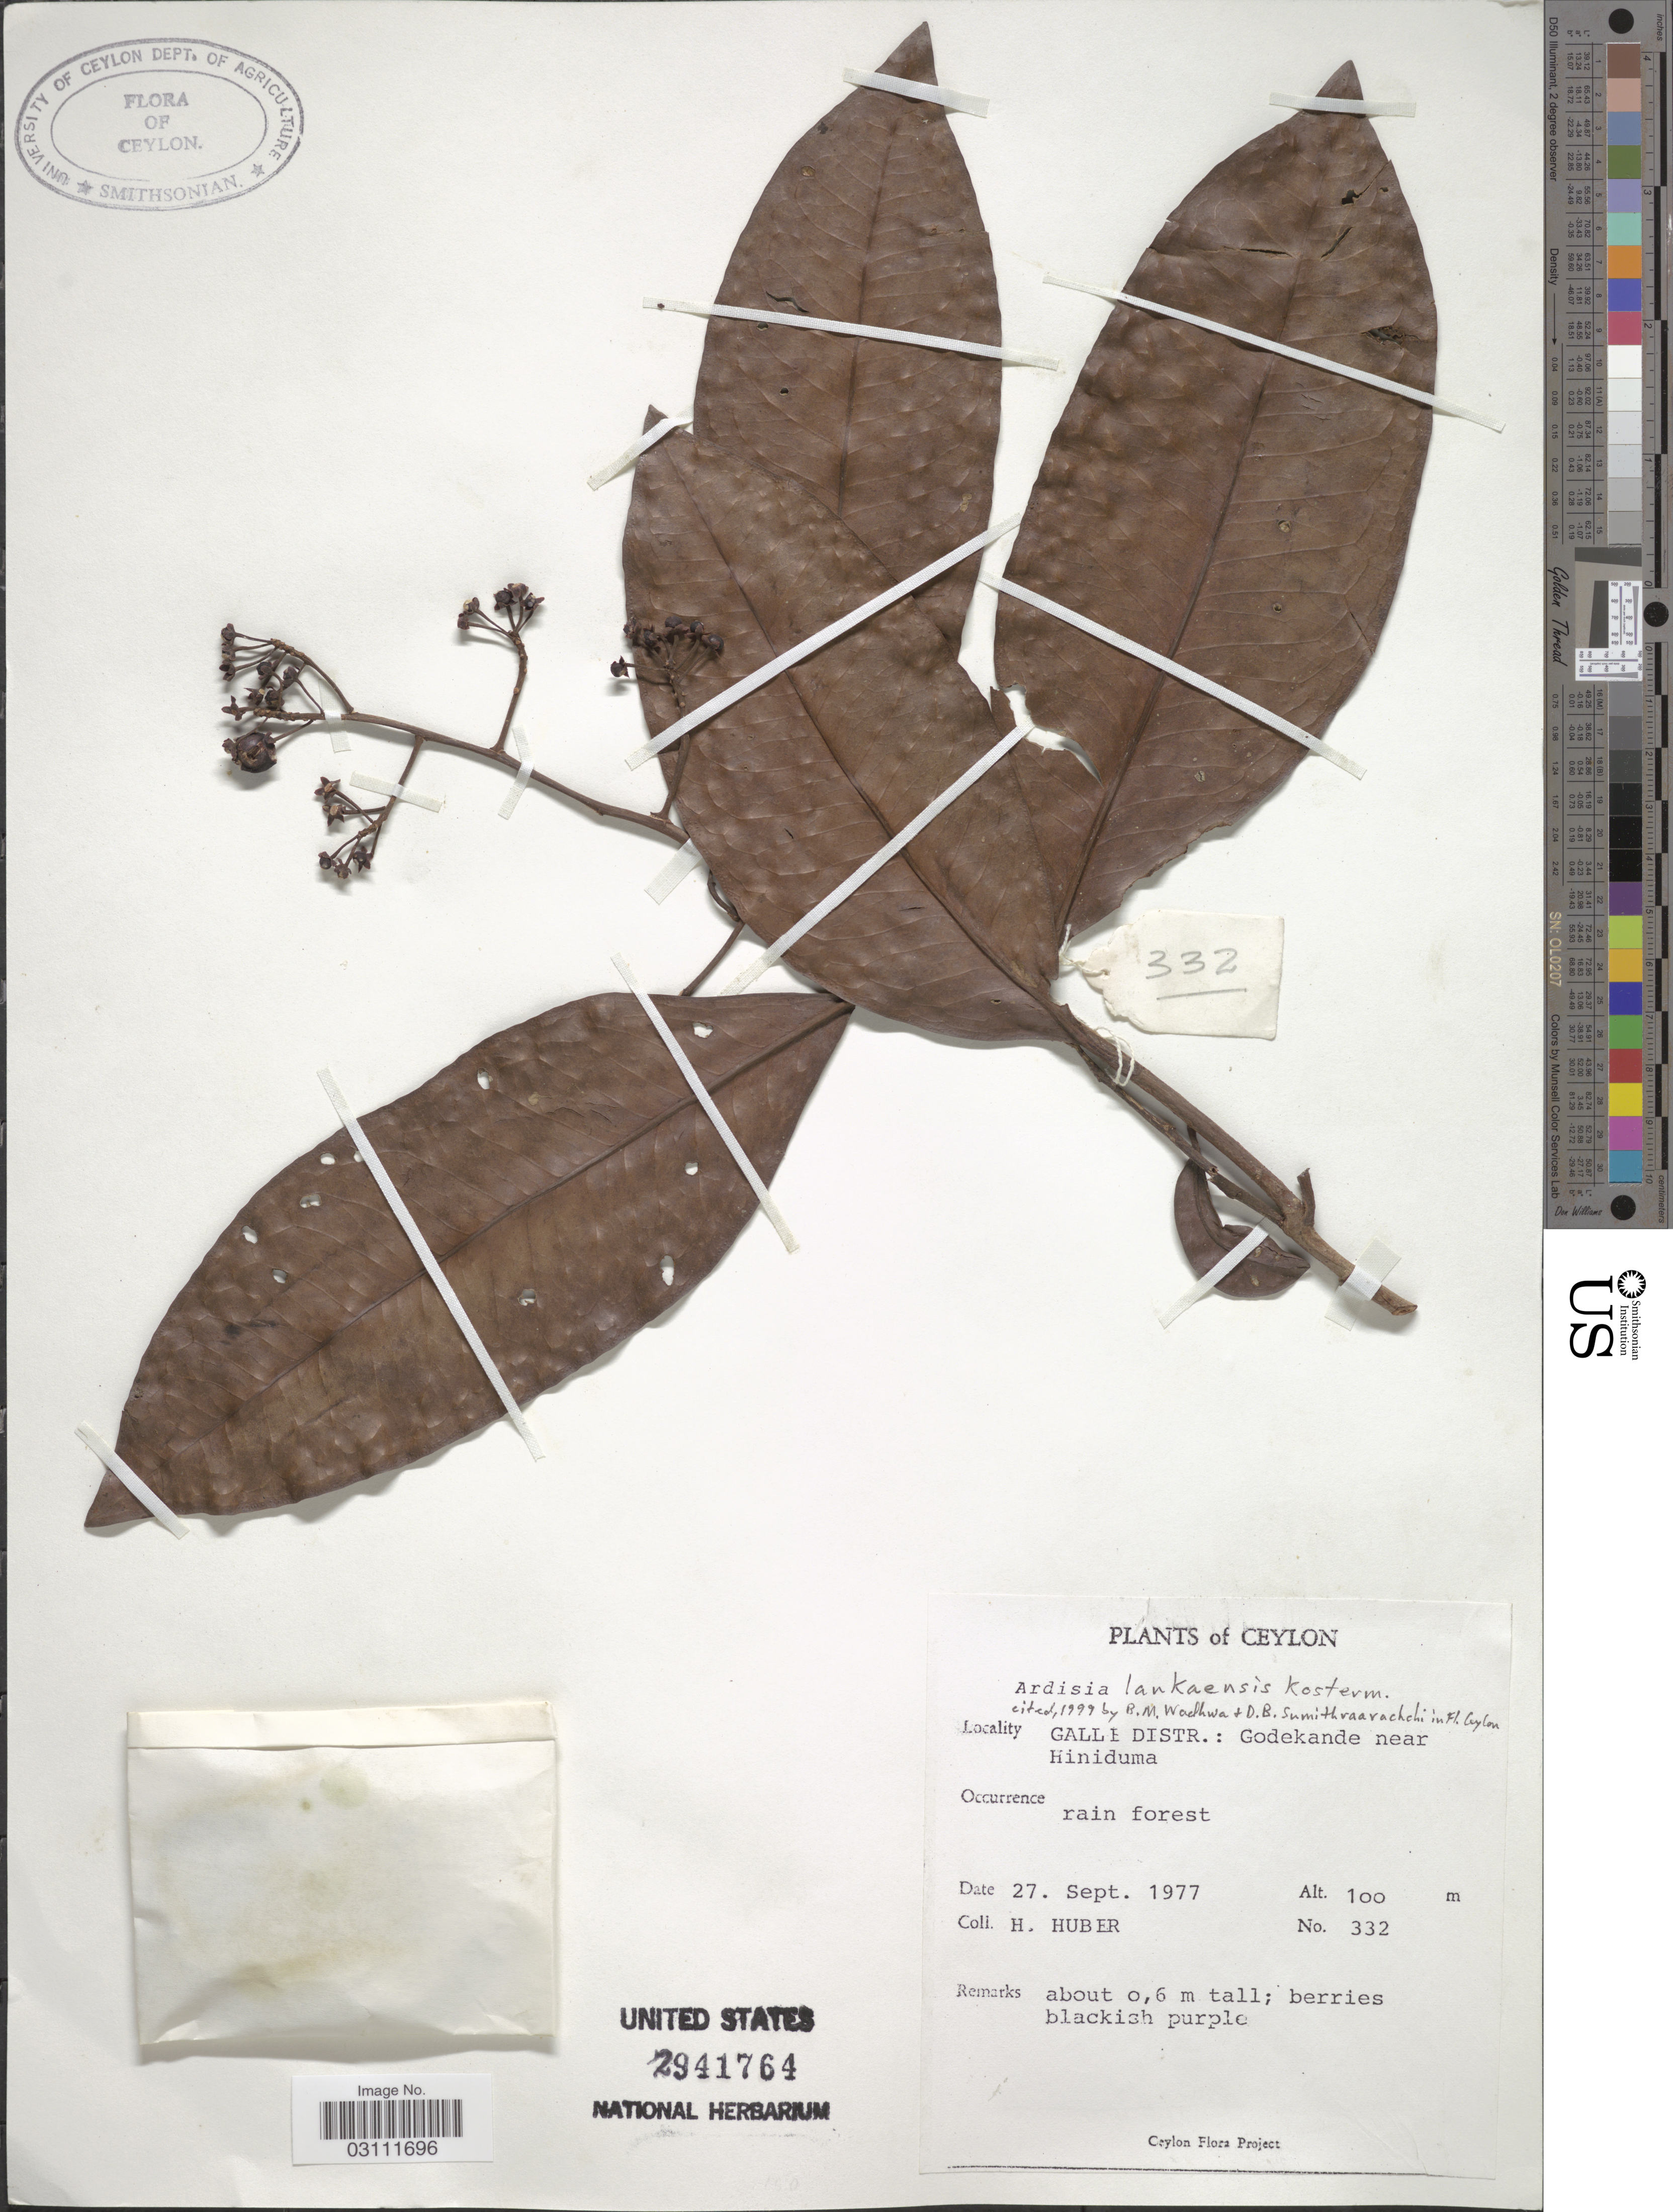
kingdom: Plantae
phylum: Tracheophyta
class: Magnoliopsida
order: Ericales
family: Primulaceae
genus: Ardisia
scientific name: Ardisia lankaensis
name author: Kosterm.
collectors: H. Huber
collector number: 332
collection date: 1977-09-27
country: Sri Lanka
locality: Ceylon, Galle Distr.: Godekande near Hiniduma.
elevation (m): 100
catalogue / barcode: US 2941764